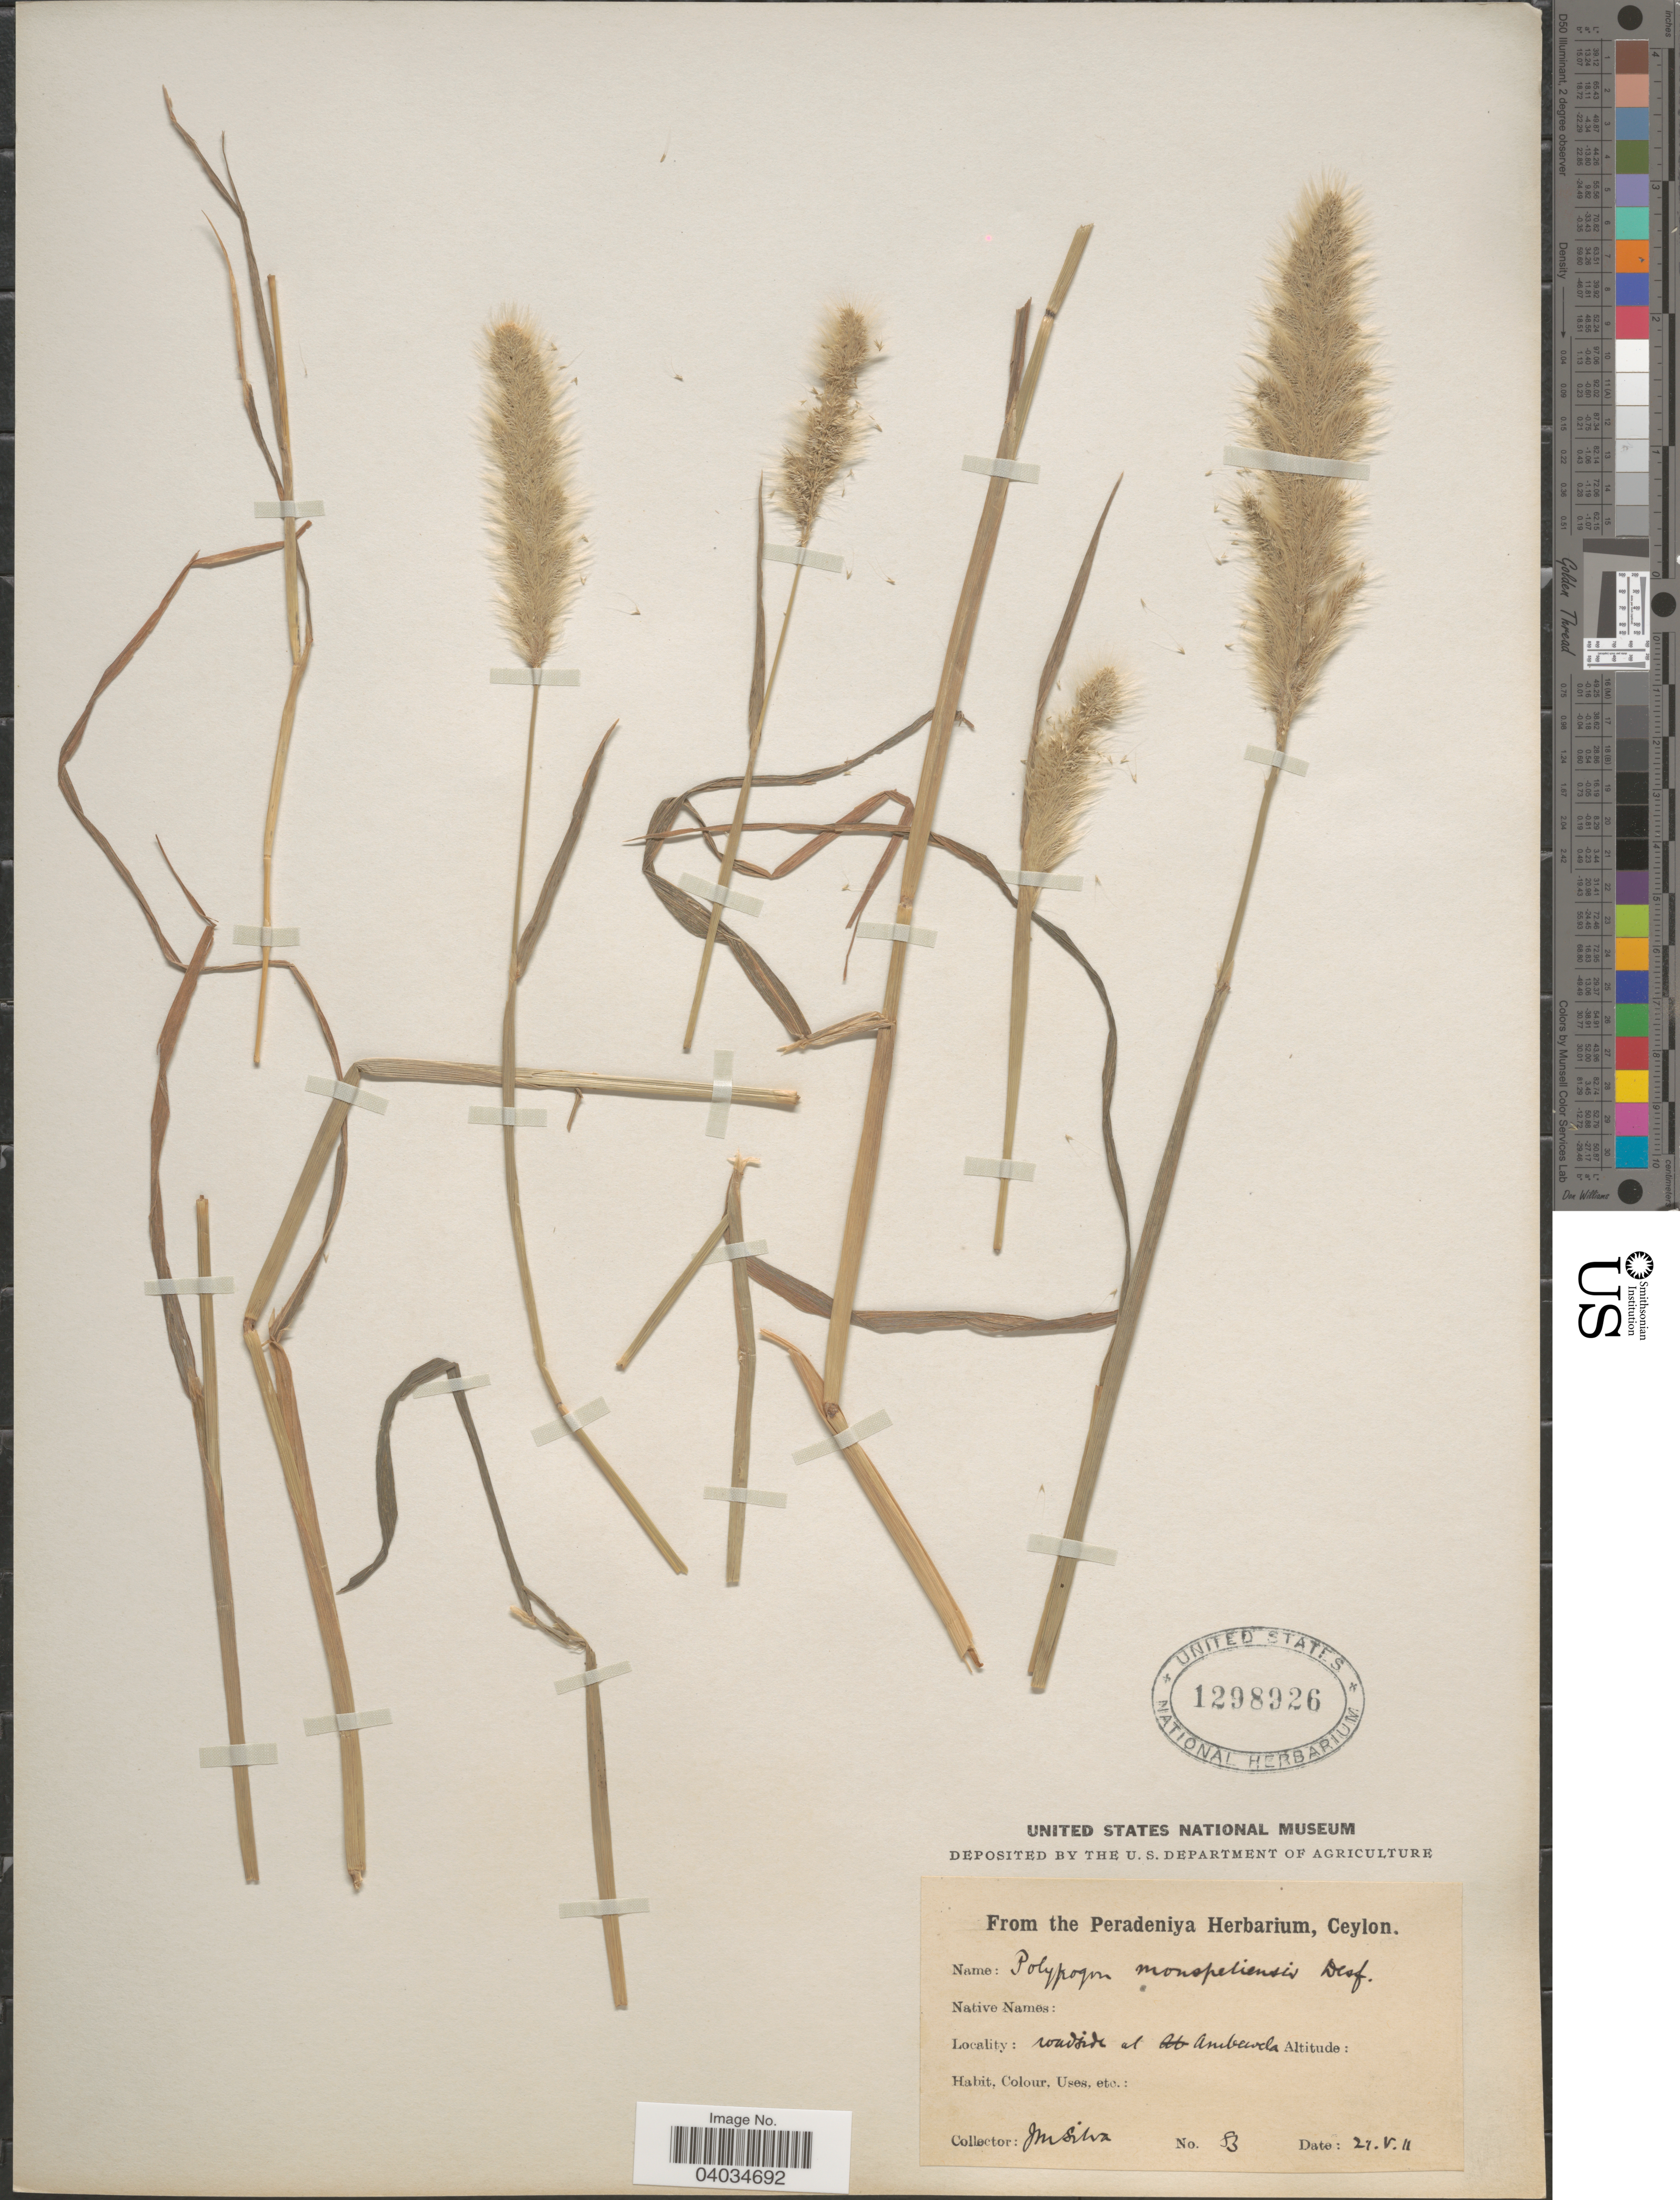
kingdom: Plantae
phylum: Tracheophyta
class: Liliopsida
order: Poales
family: Poaceae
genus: Polypogon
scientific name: Polypogon monspeliensis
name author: (L.) Desf.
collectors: J. M. Silva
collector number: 83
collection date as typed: Transcribed d/m/y: 27/5/11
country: Sri Lanka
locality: Roadside at Ambewela.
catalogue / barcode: US 1298926